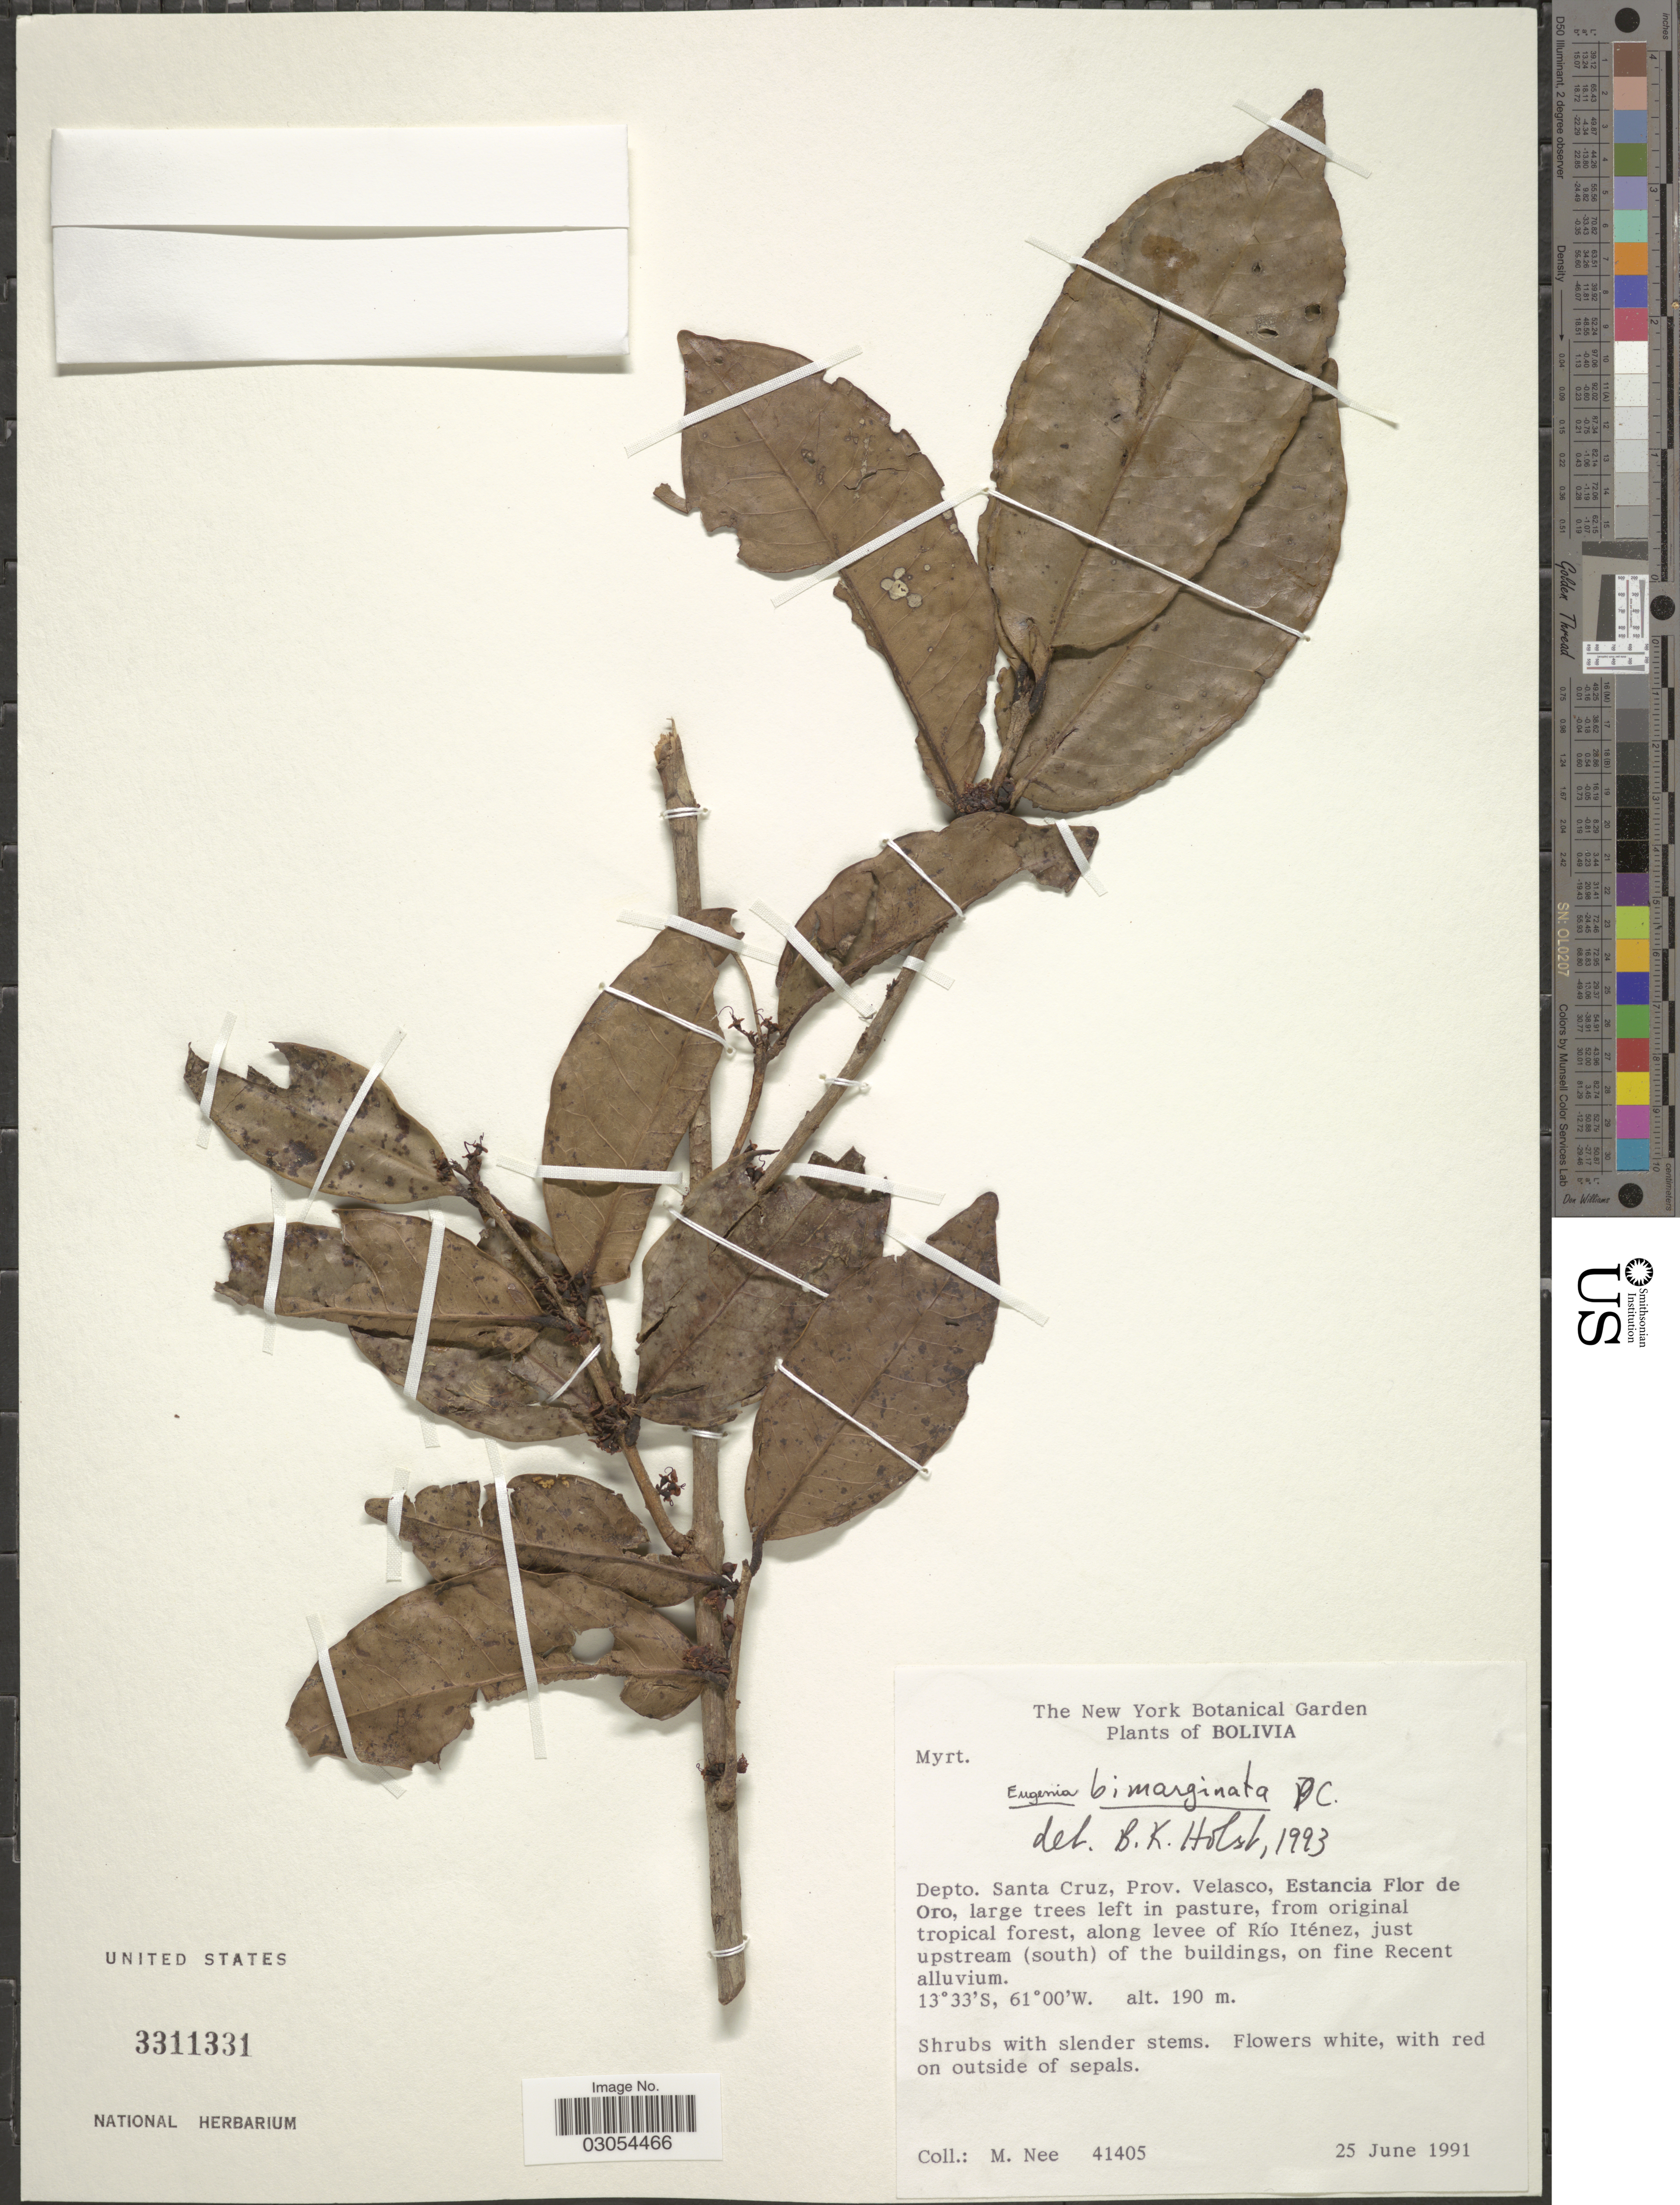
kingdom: Plantae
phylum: Tracheophyta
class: Magnoliopsida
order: Myrtales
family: Myrtaceae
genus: Eugenia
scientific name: Eugenia bimarginata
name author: O. Berg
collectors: M. Nee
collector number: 41405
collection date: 1991-06-25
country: Bolivia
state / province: Santa Cruz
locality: Depto. Santa Cruz, Prov. Velasco, Estancia Flor de Oro, large trees left in pasture, from original tropical forest, along levee of Río Iténez, just upstream (south) of the buildings.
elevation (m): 190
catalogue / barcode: US 3311331